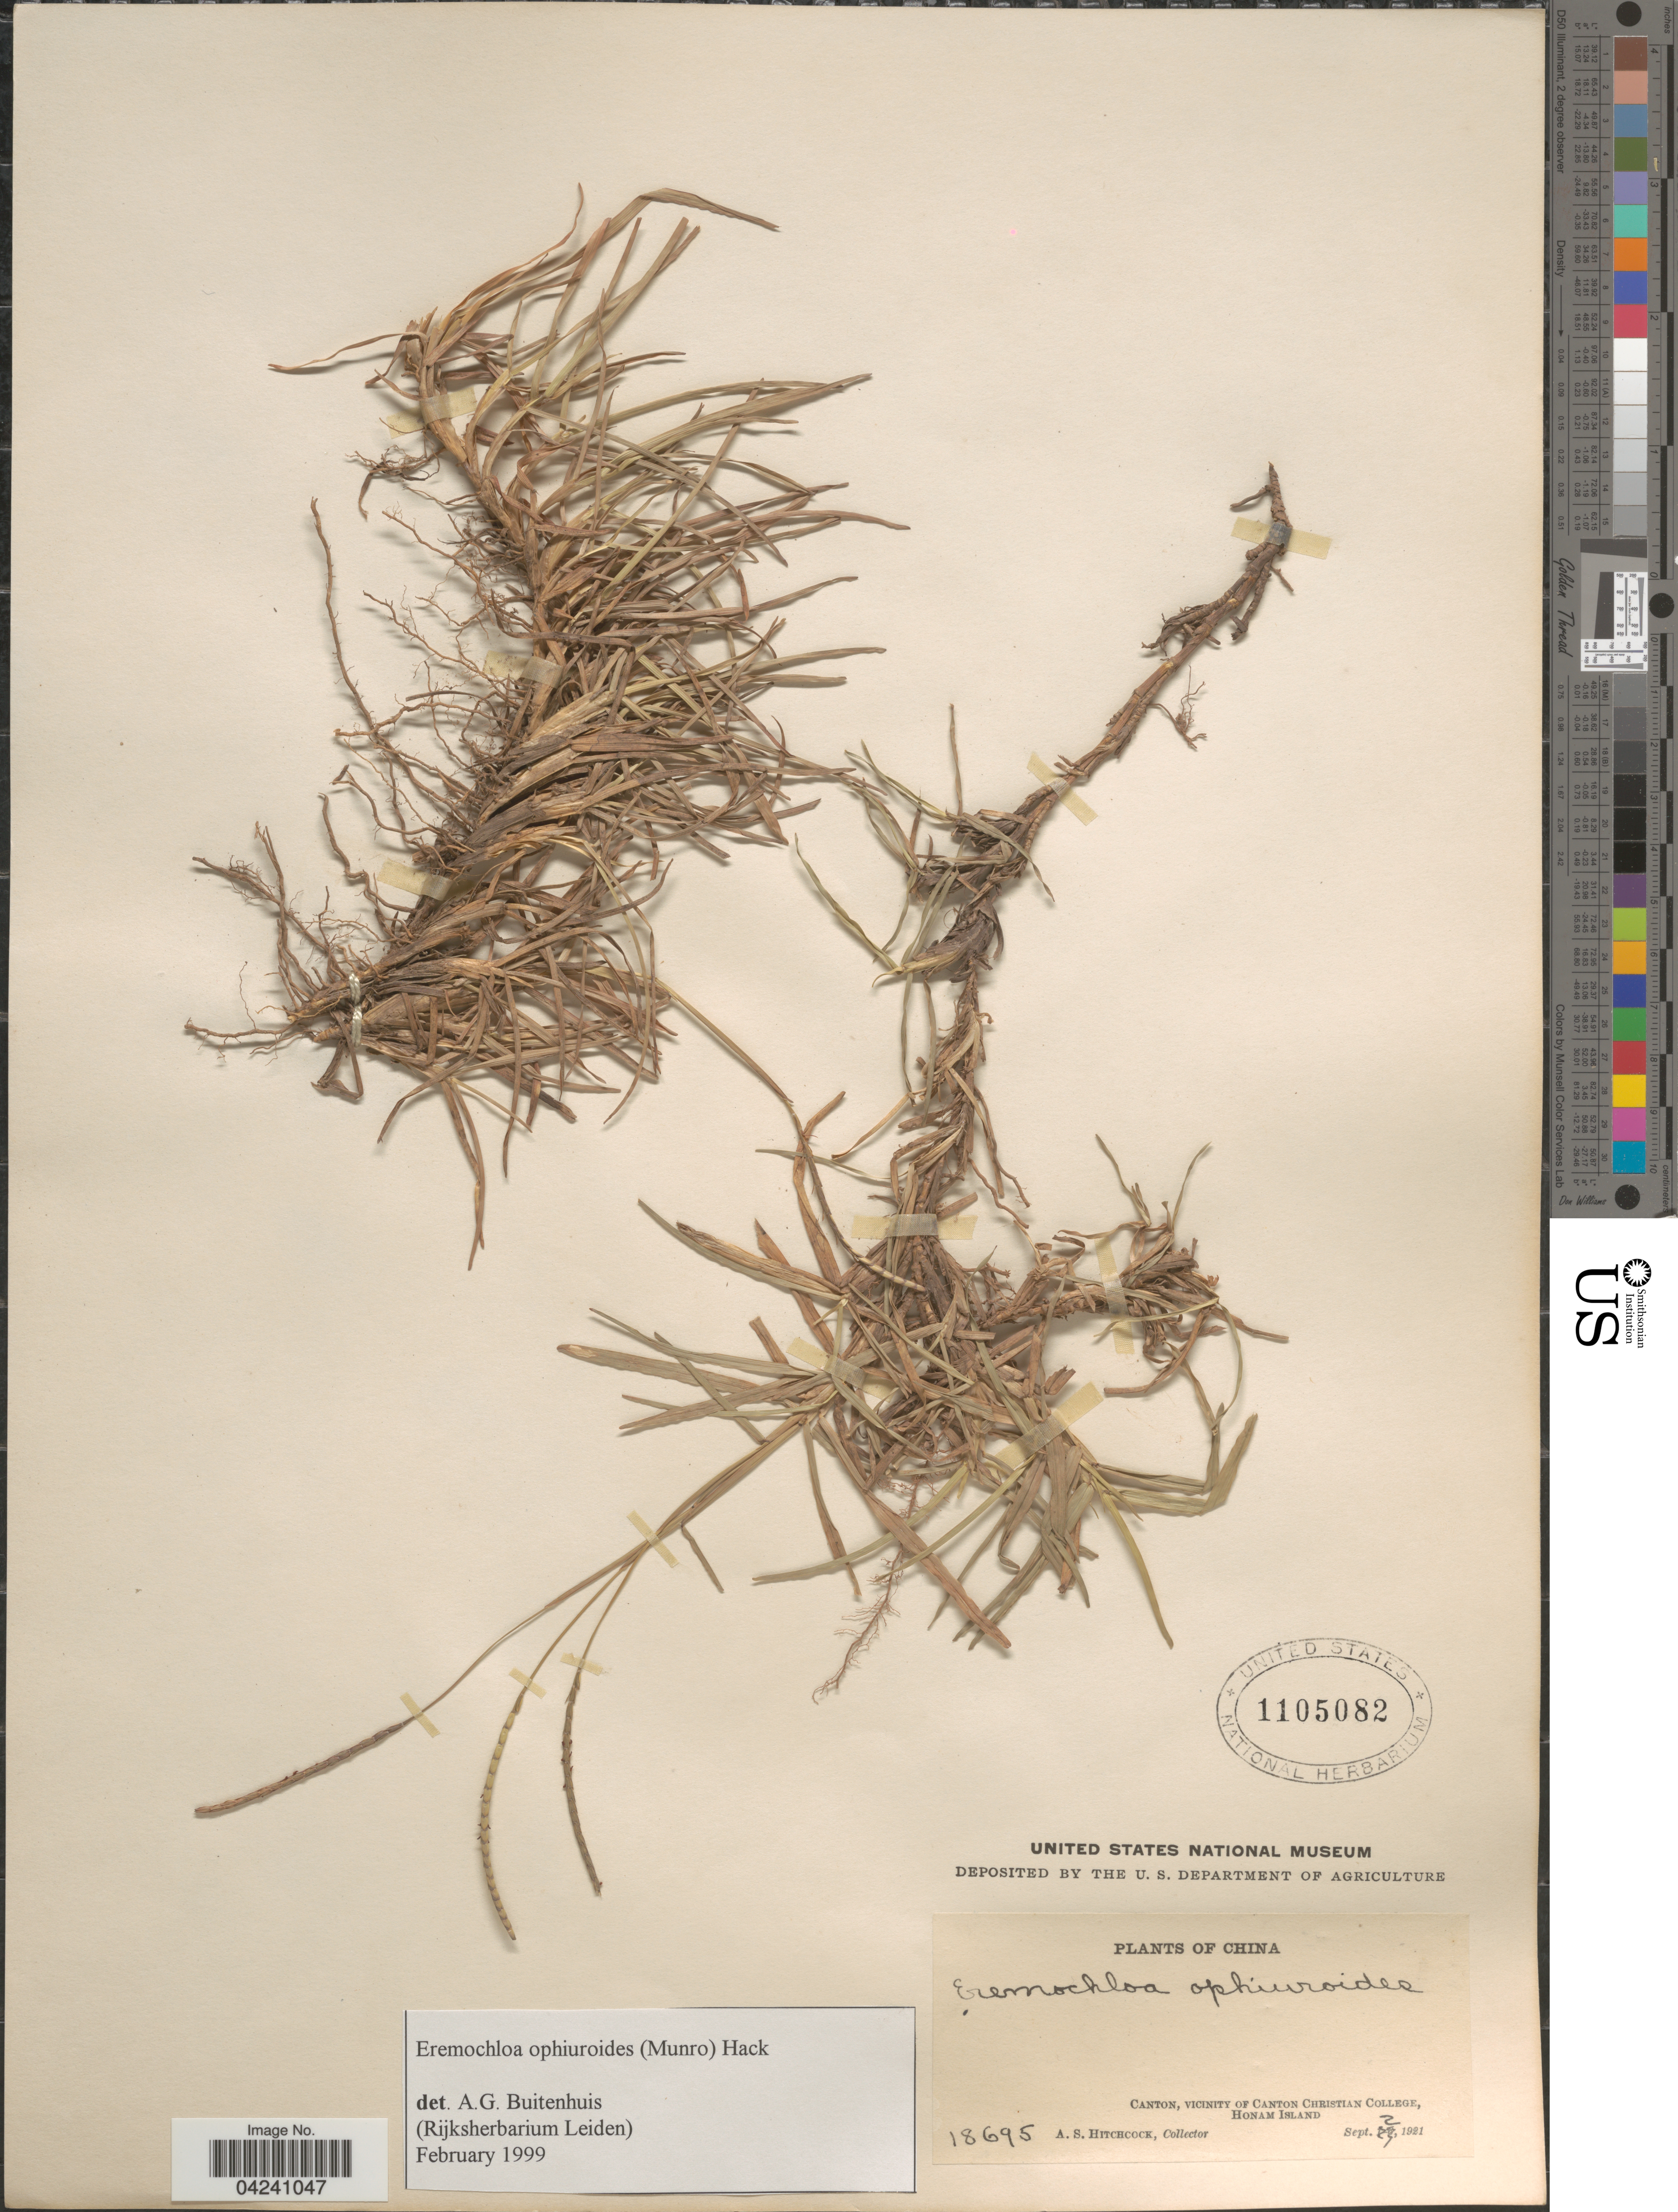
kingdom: Plantae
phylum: Tracheophyta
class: Liliopsida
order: Poales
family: Poaceae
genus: Eremochloa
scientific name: Eremochloa ophiuroides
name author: (Munro) Hack.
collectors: A. S. Hitchcock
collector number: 18695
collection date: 1921-09-02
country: China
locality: Canton, vicinity of Canton Christian College, Honam Island.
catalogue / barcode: US 1105082